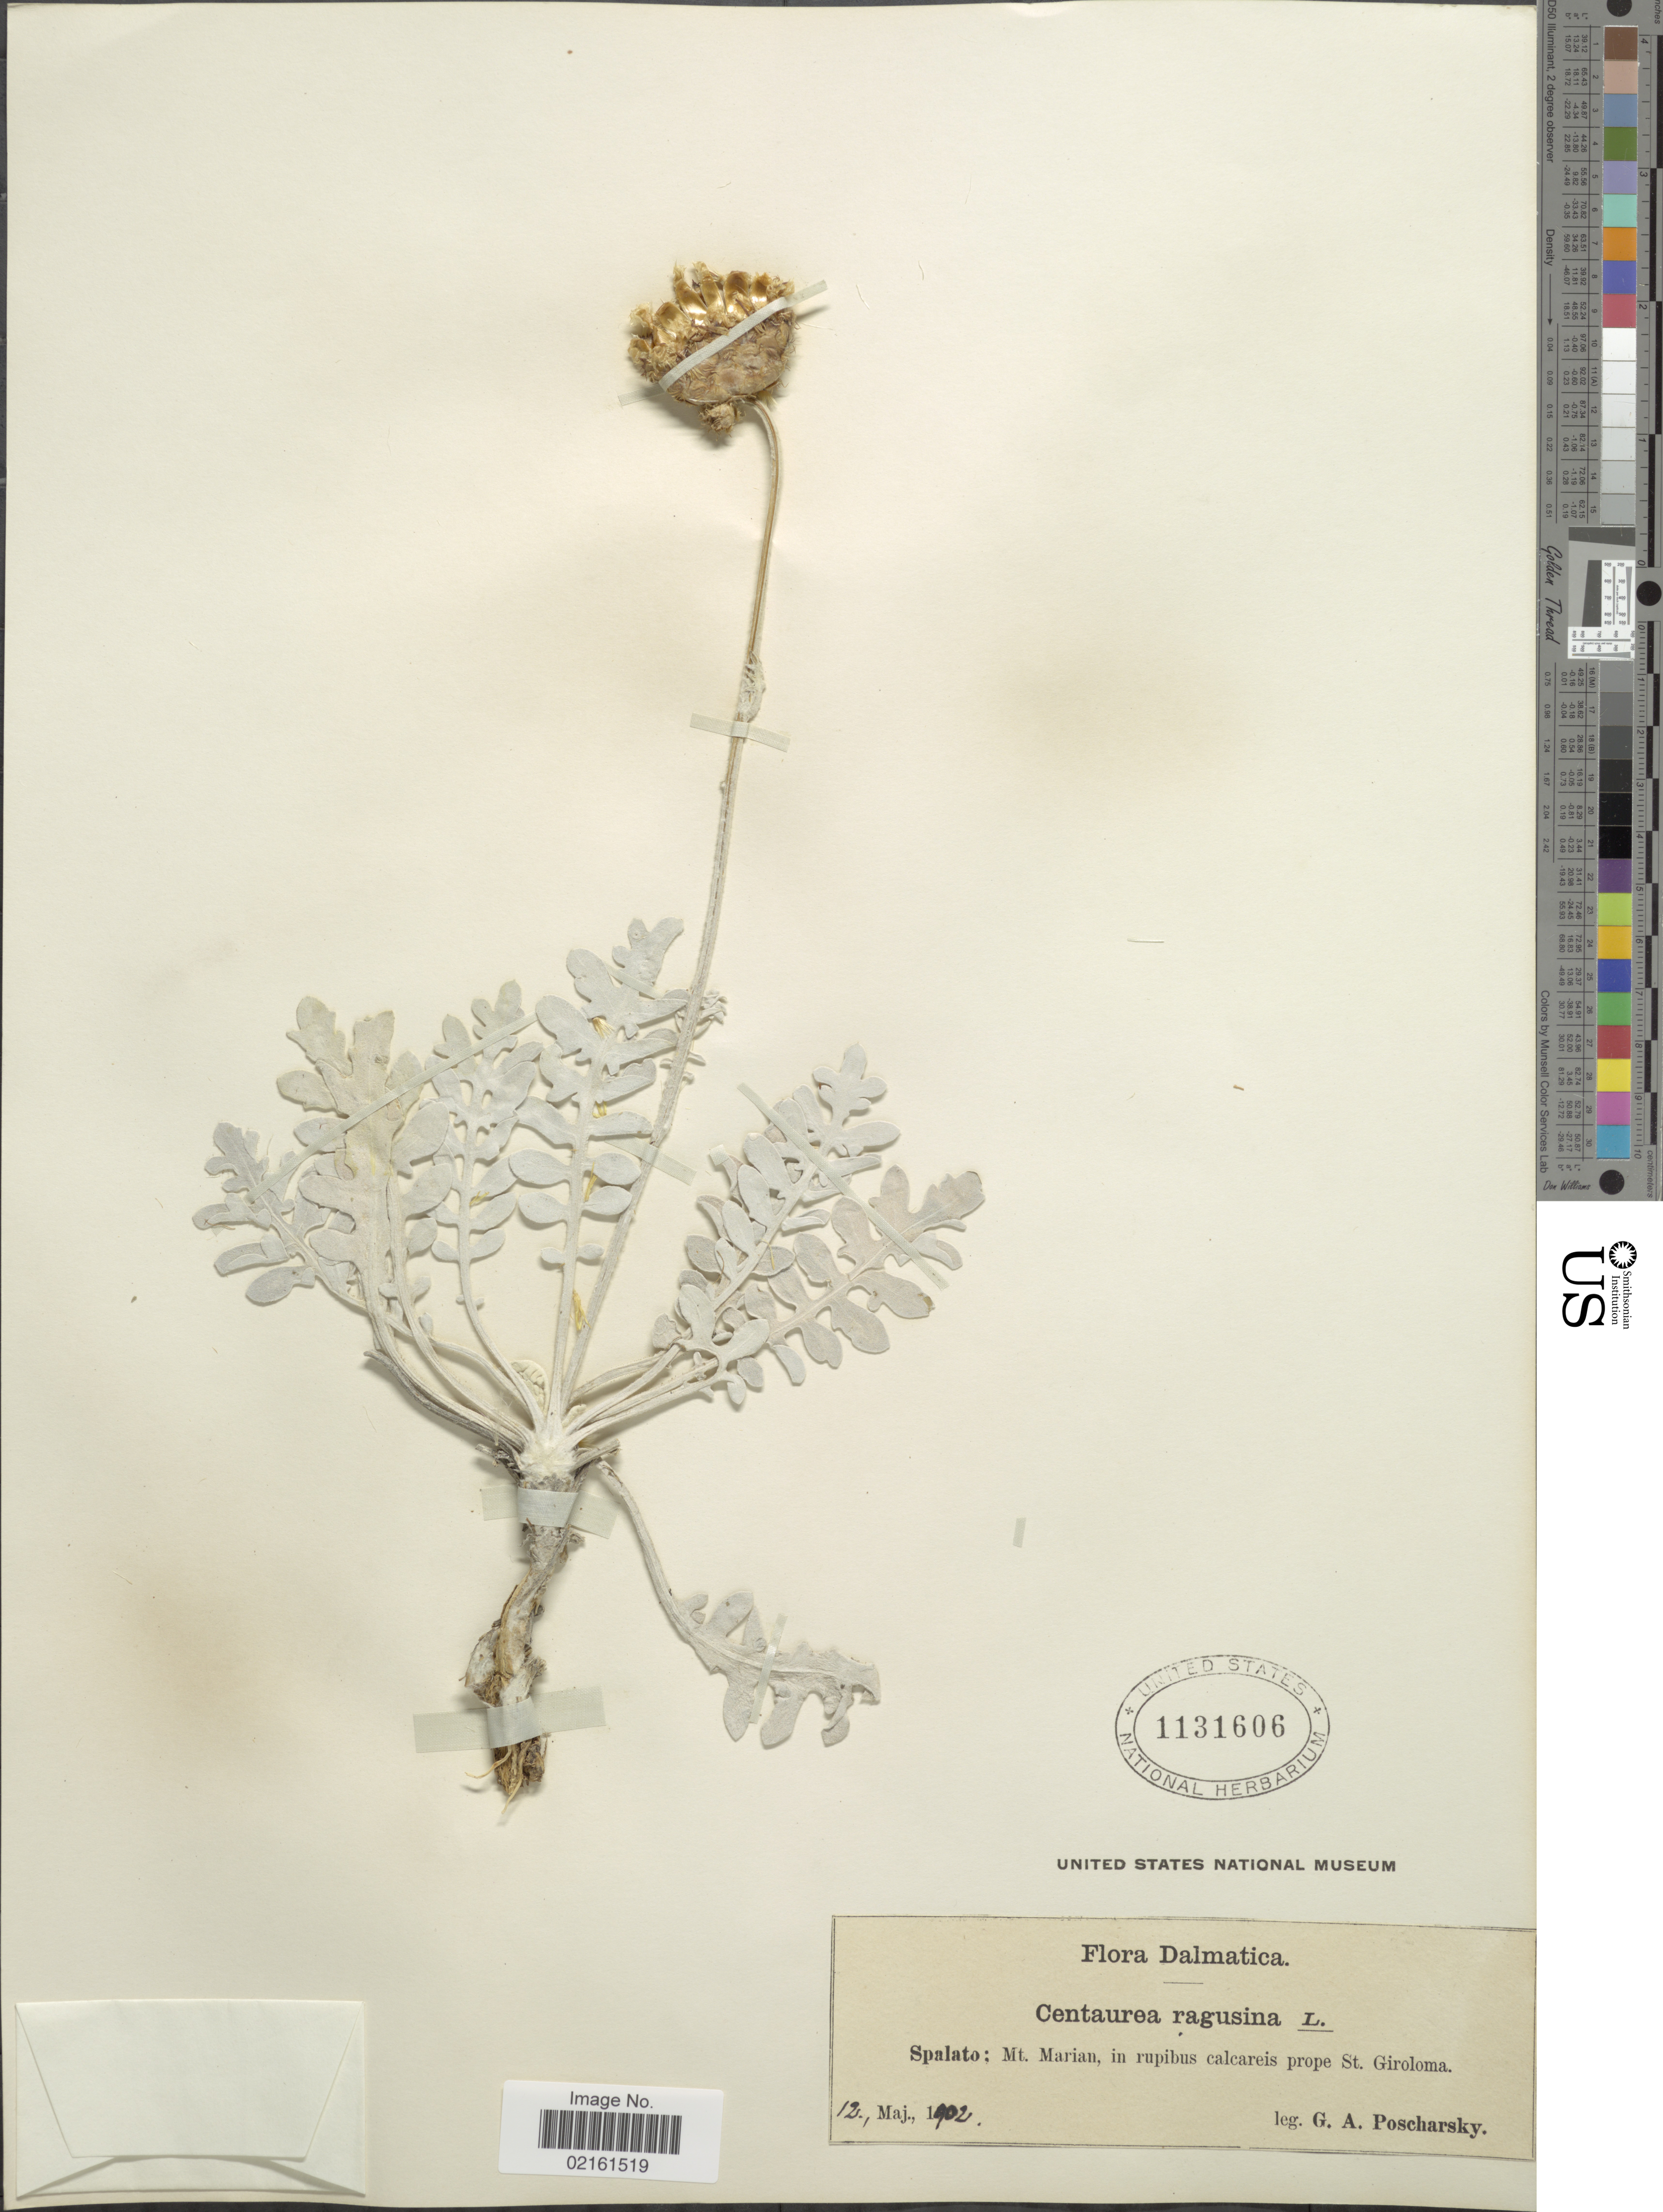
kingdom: Plantae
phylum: Tracheophyta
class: Magnoliopsida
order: Asterales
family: Asteraceae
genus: Centaurea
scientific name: Centaurea ragusina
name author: L.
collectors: G. Poscharsky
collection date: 1902-05-12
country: Croatia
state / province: Split-Dalmatia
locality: Dalmatica, Spalato, Mt. Marian, prope St. Giroloma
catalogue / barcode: US 1131606